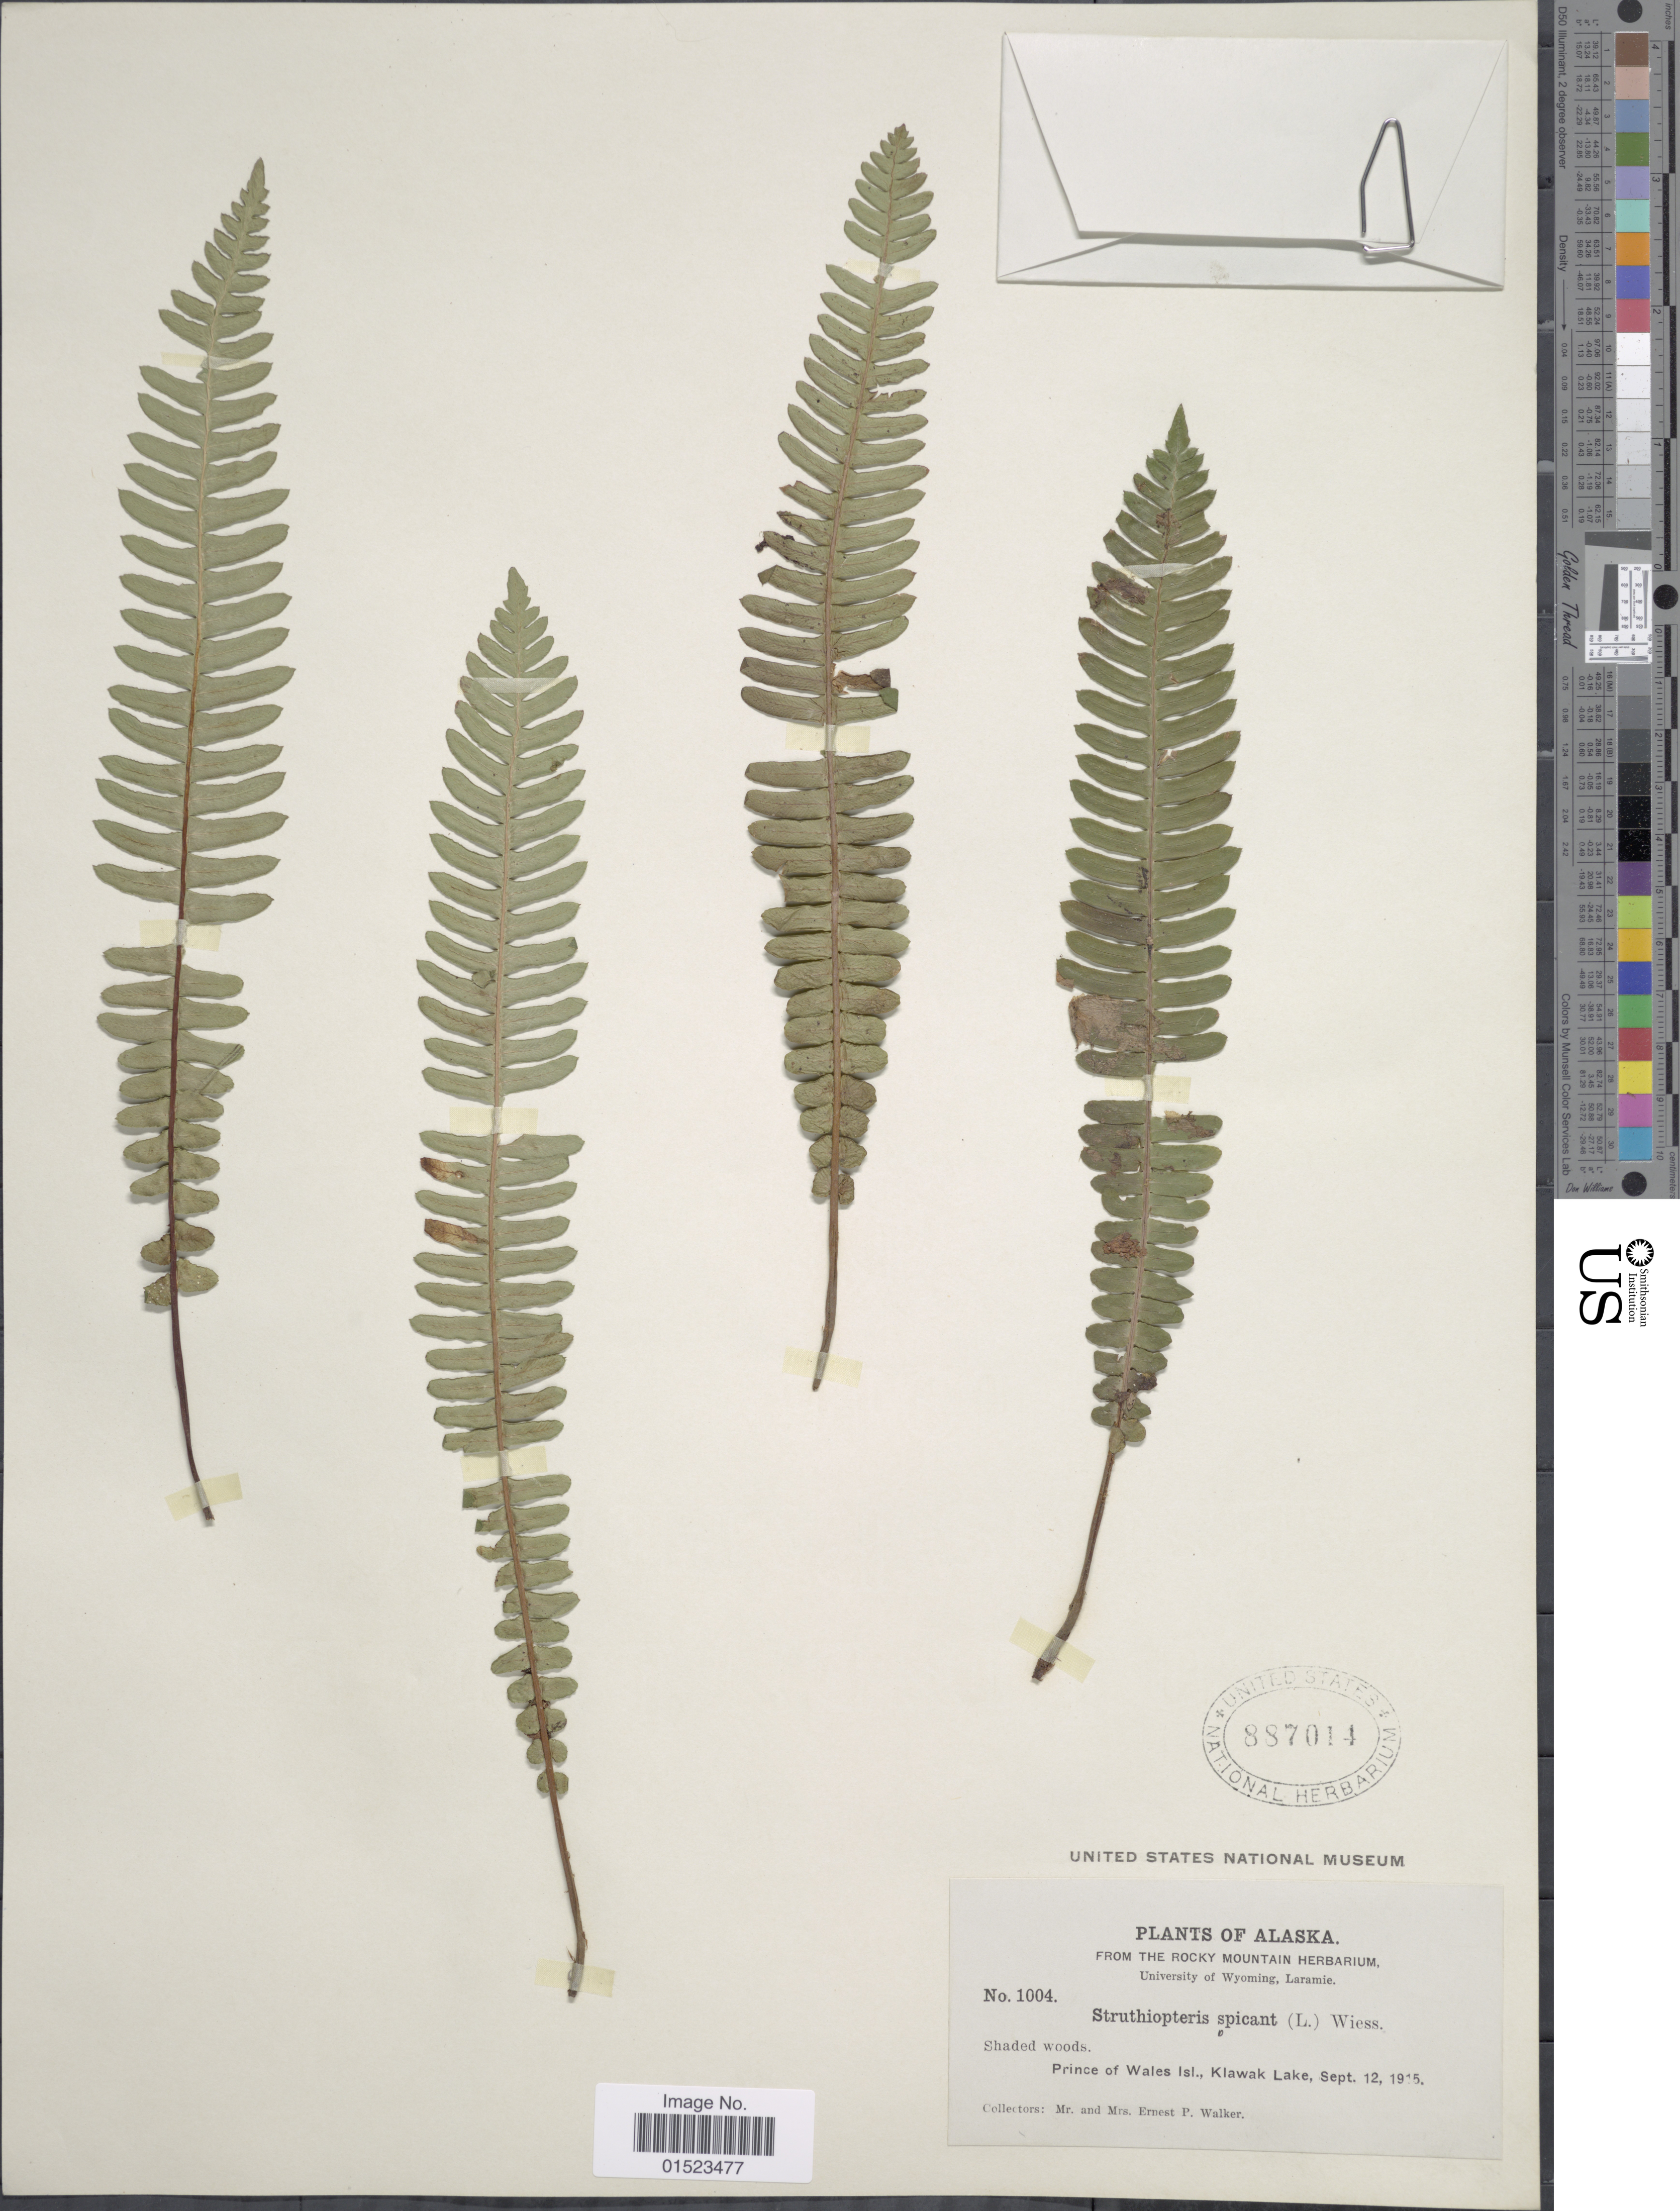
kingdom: Plantae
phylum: Tracheophyta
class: Polypodiopsida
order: Polypodiales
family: Blechnaceae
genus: Blechnum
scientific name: Blechnum spicant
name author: (L.) Sm.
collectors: E. P. Walker & E. Walker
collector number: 1004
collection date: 1915-08-12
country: United States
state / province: Alaska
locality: Prince of Wales Isl., Klawak Lake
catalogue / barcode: US 887014